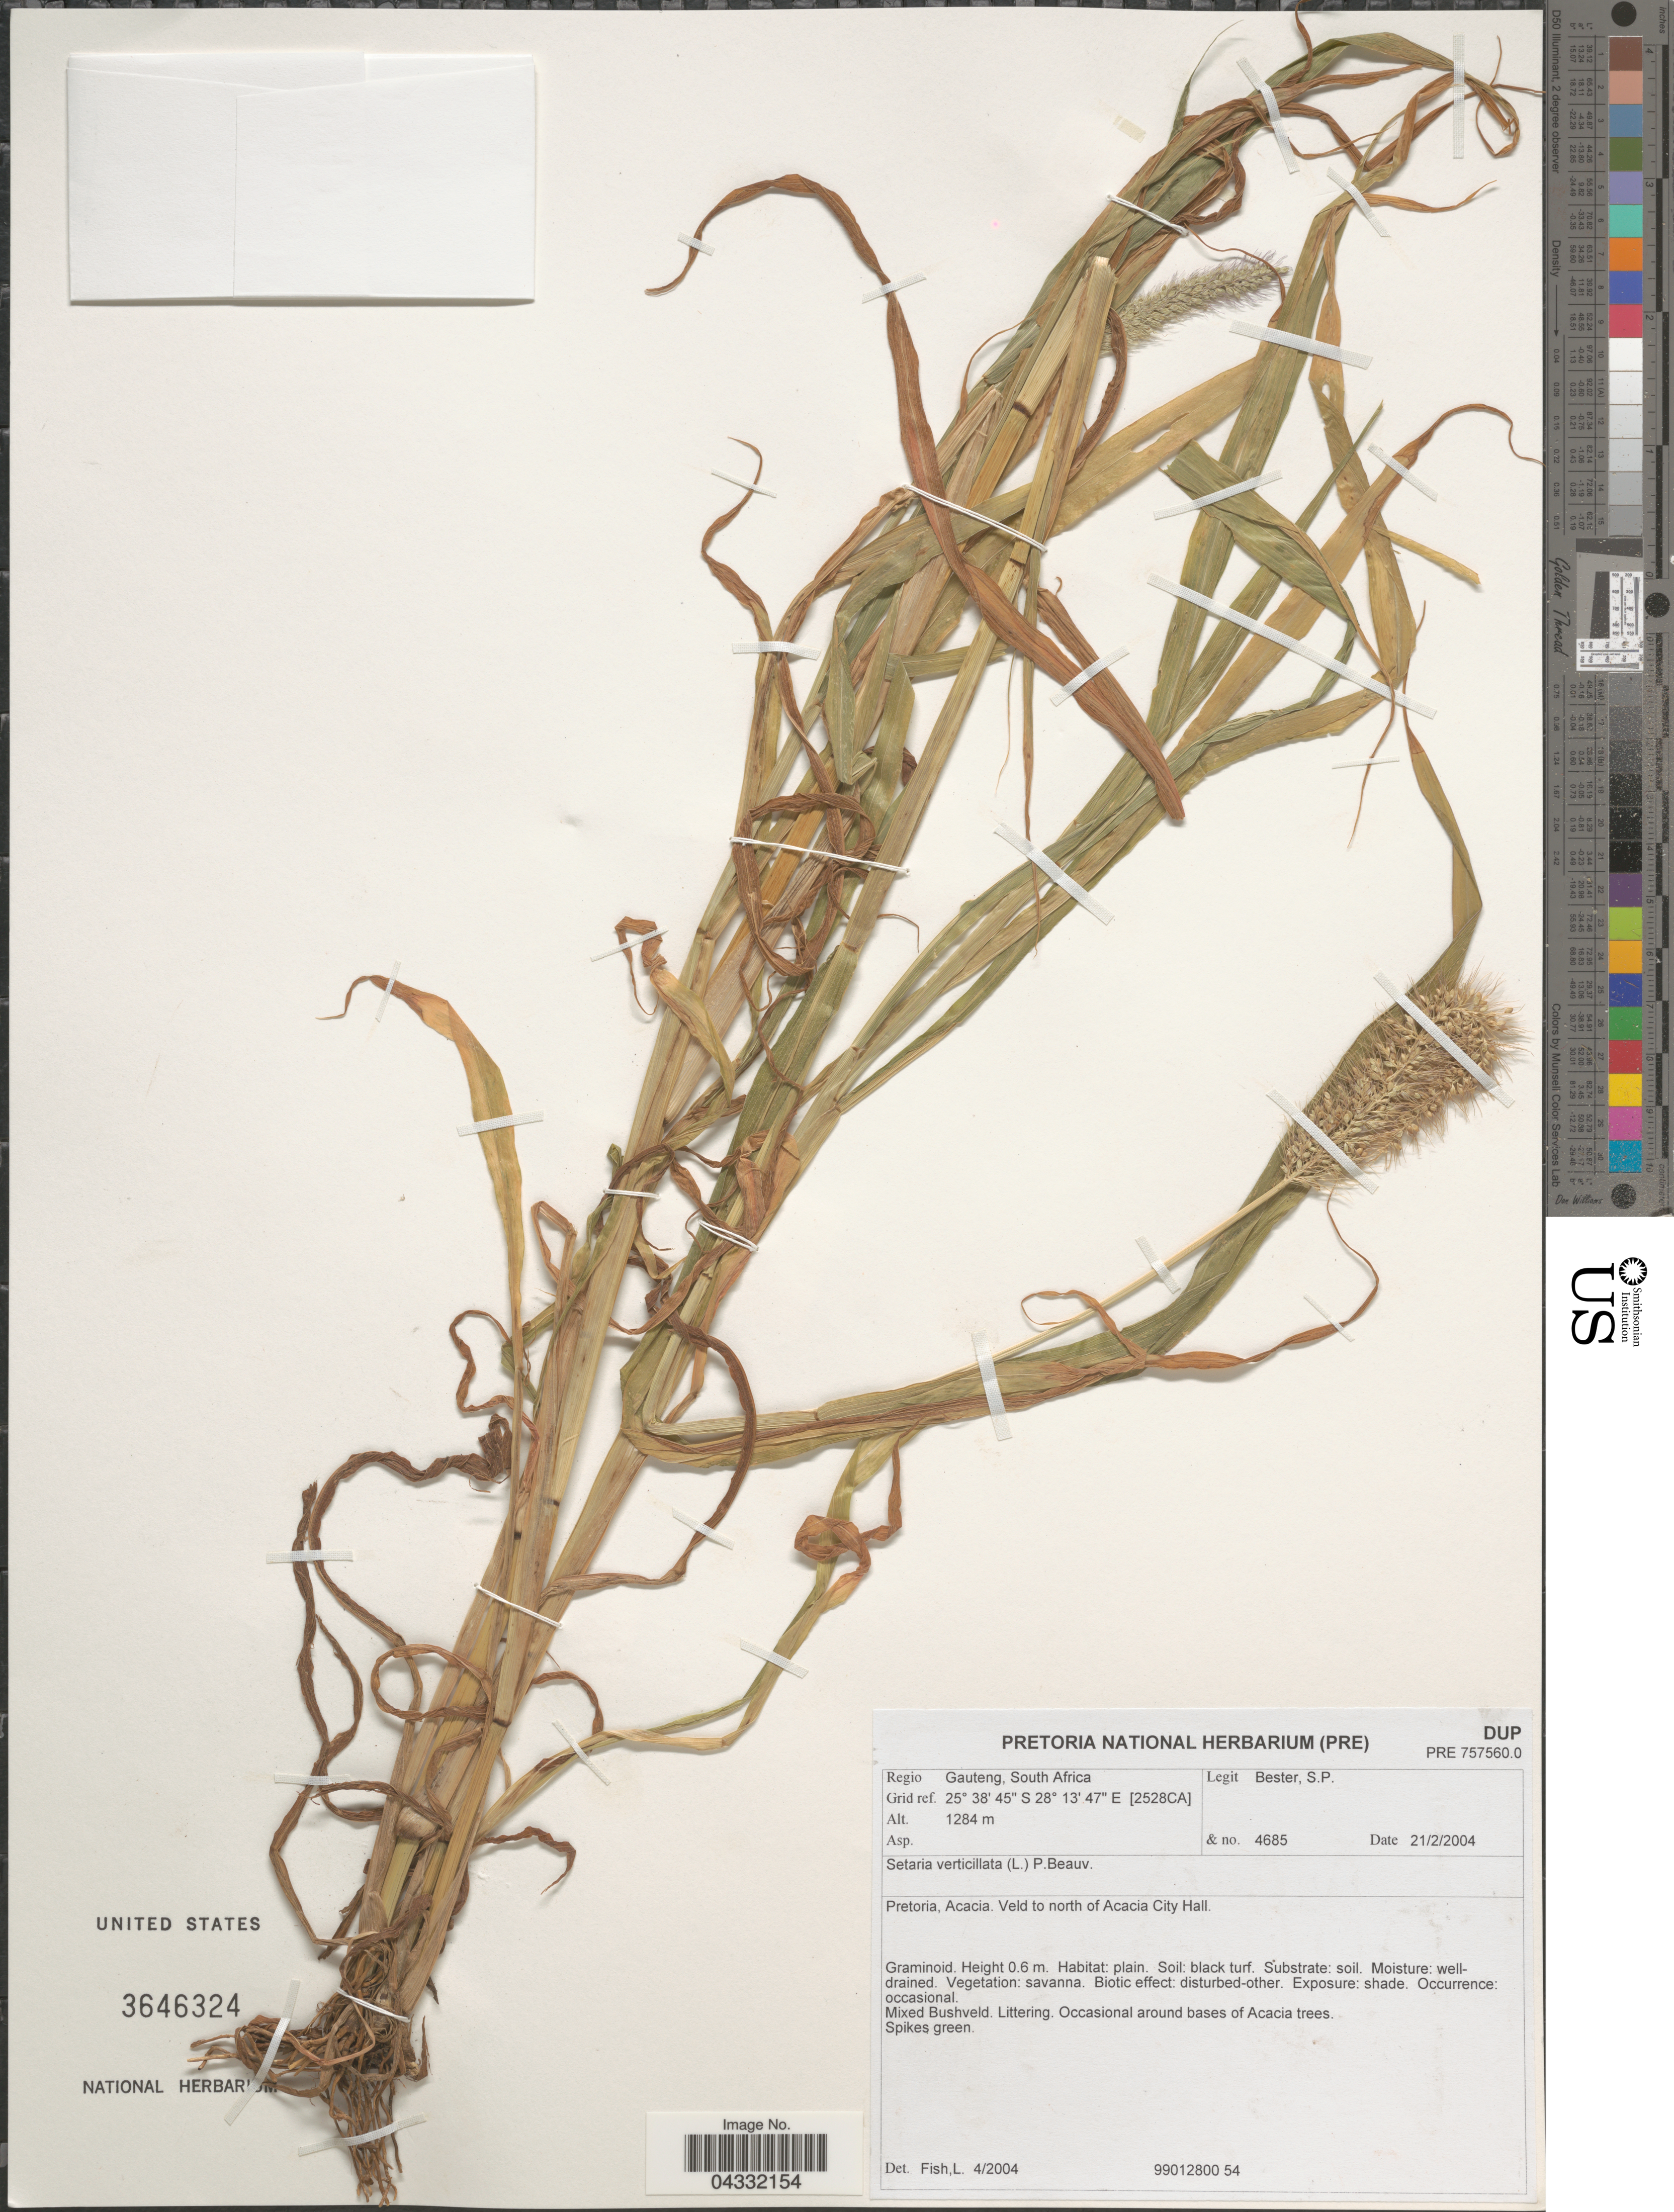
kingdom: Plantae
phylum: Tracheophyta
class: Liliopsida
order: Poales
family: Poaceae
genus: Setaria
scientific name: Setaria verticillata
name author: (L.) P. Beauv.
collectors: S. Bester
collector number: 4685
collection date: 2004-02-21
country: South Africa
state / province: Gauteng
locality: Regio Gauteng, South Africa. Grid ref. [2528CA]. Pretoria, Acacia. Veld to north of Acacia City Hall.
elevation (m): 1284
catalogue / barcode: US 3646324